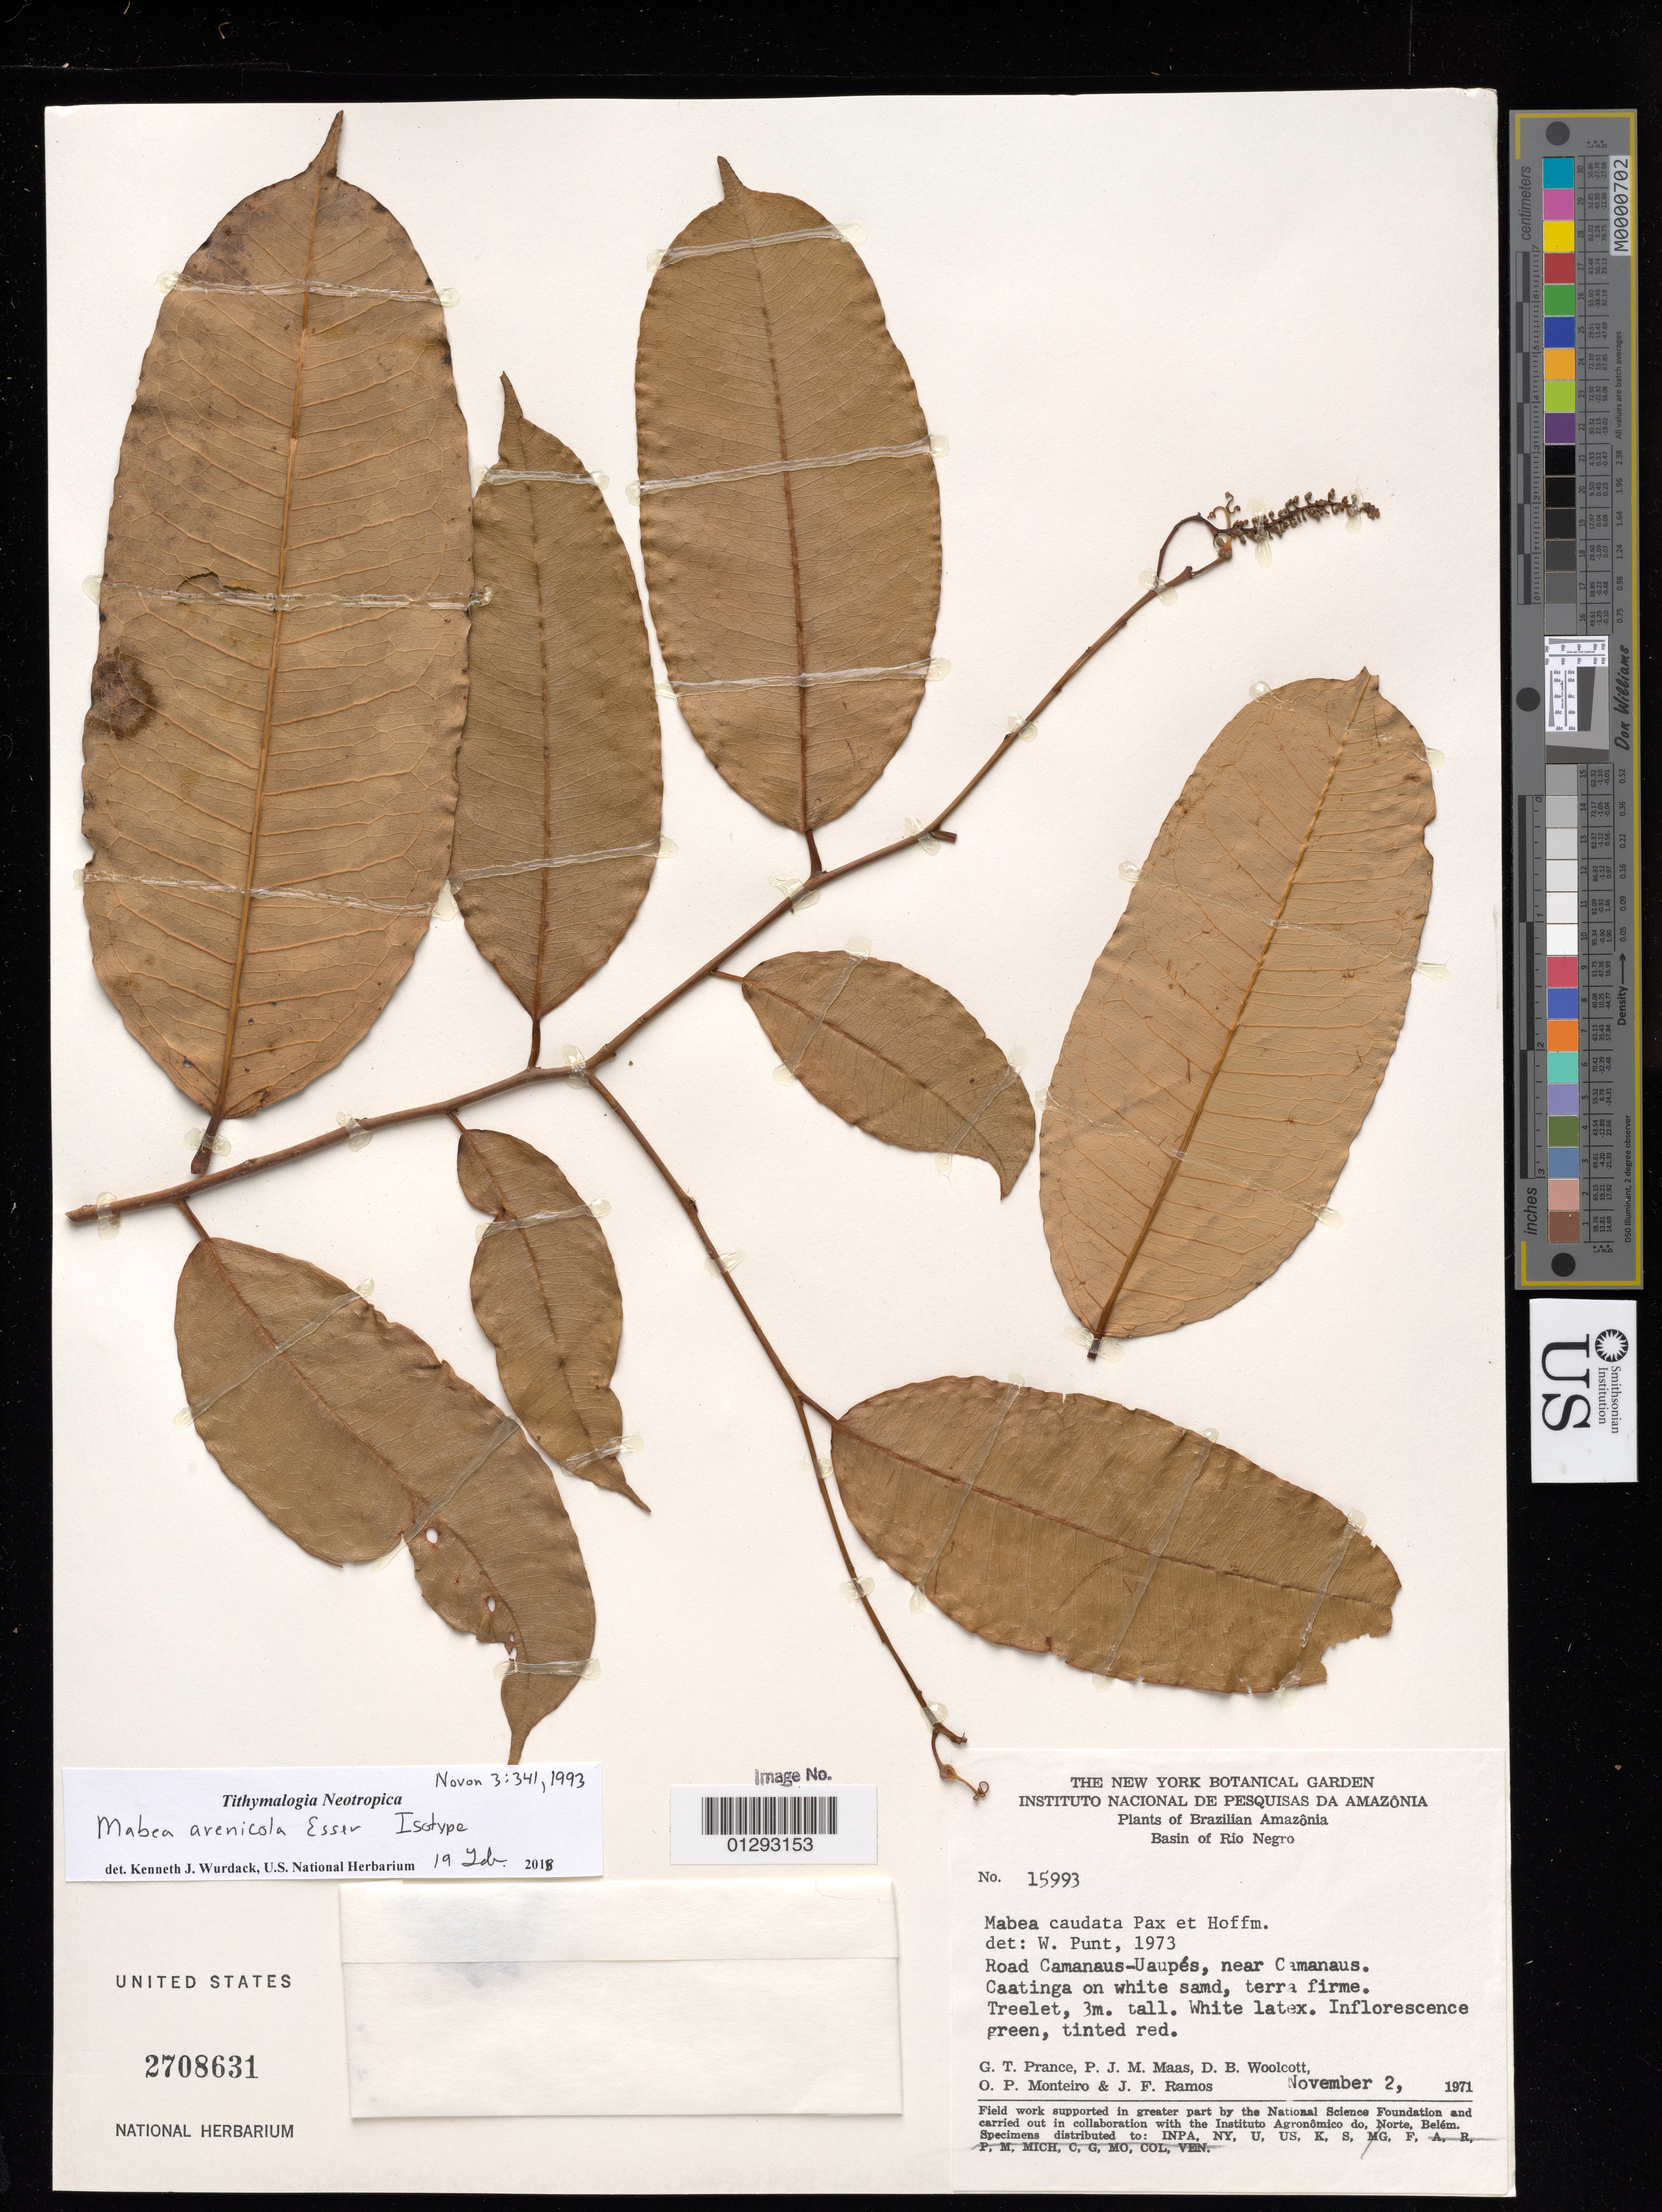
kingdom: Plantae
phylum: Tracheophyta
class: Magnoliopsida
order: Malpighiales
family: Euphorbiaceae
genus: Mabea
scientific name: Mabea arenicola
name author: Esser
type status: Isotype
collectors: G. T. Prance, P. Maas, D. B. Woolcott, O. P. Monteiro & J. F. Ramos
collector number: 15993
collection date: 1971-11-02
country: Brazil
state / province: Amazonas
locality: Road Camanaus-Uaupes, near Camanaus.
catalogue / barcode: US 2708631